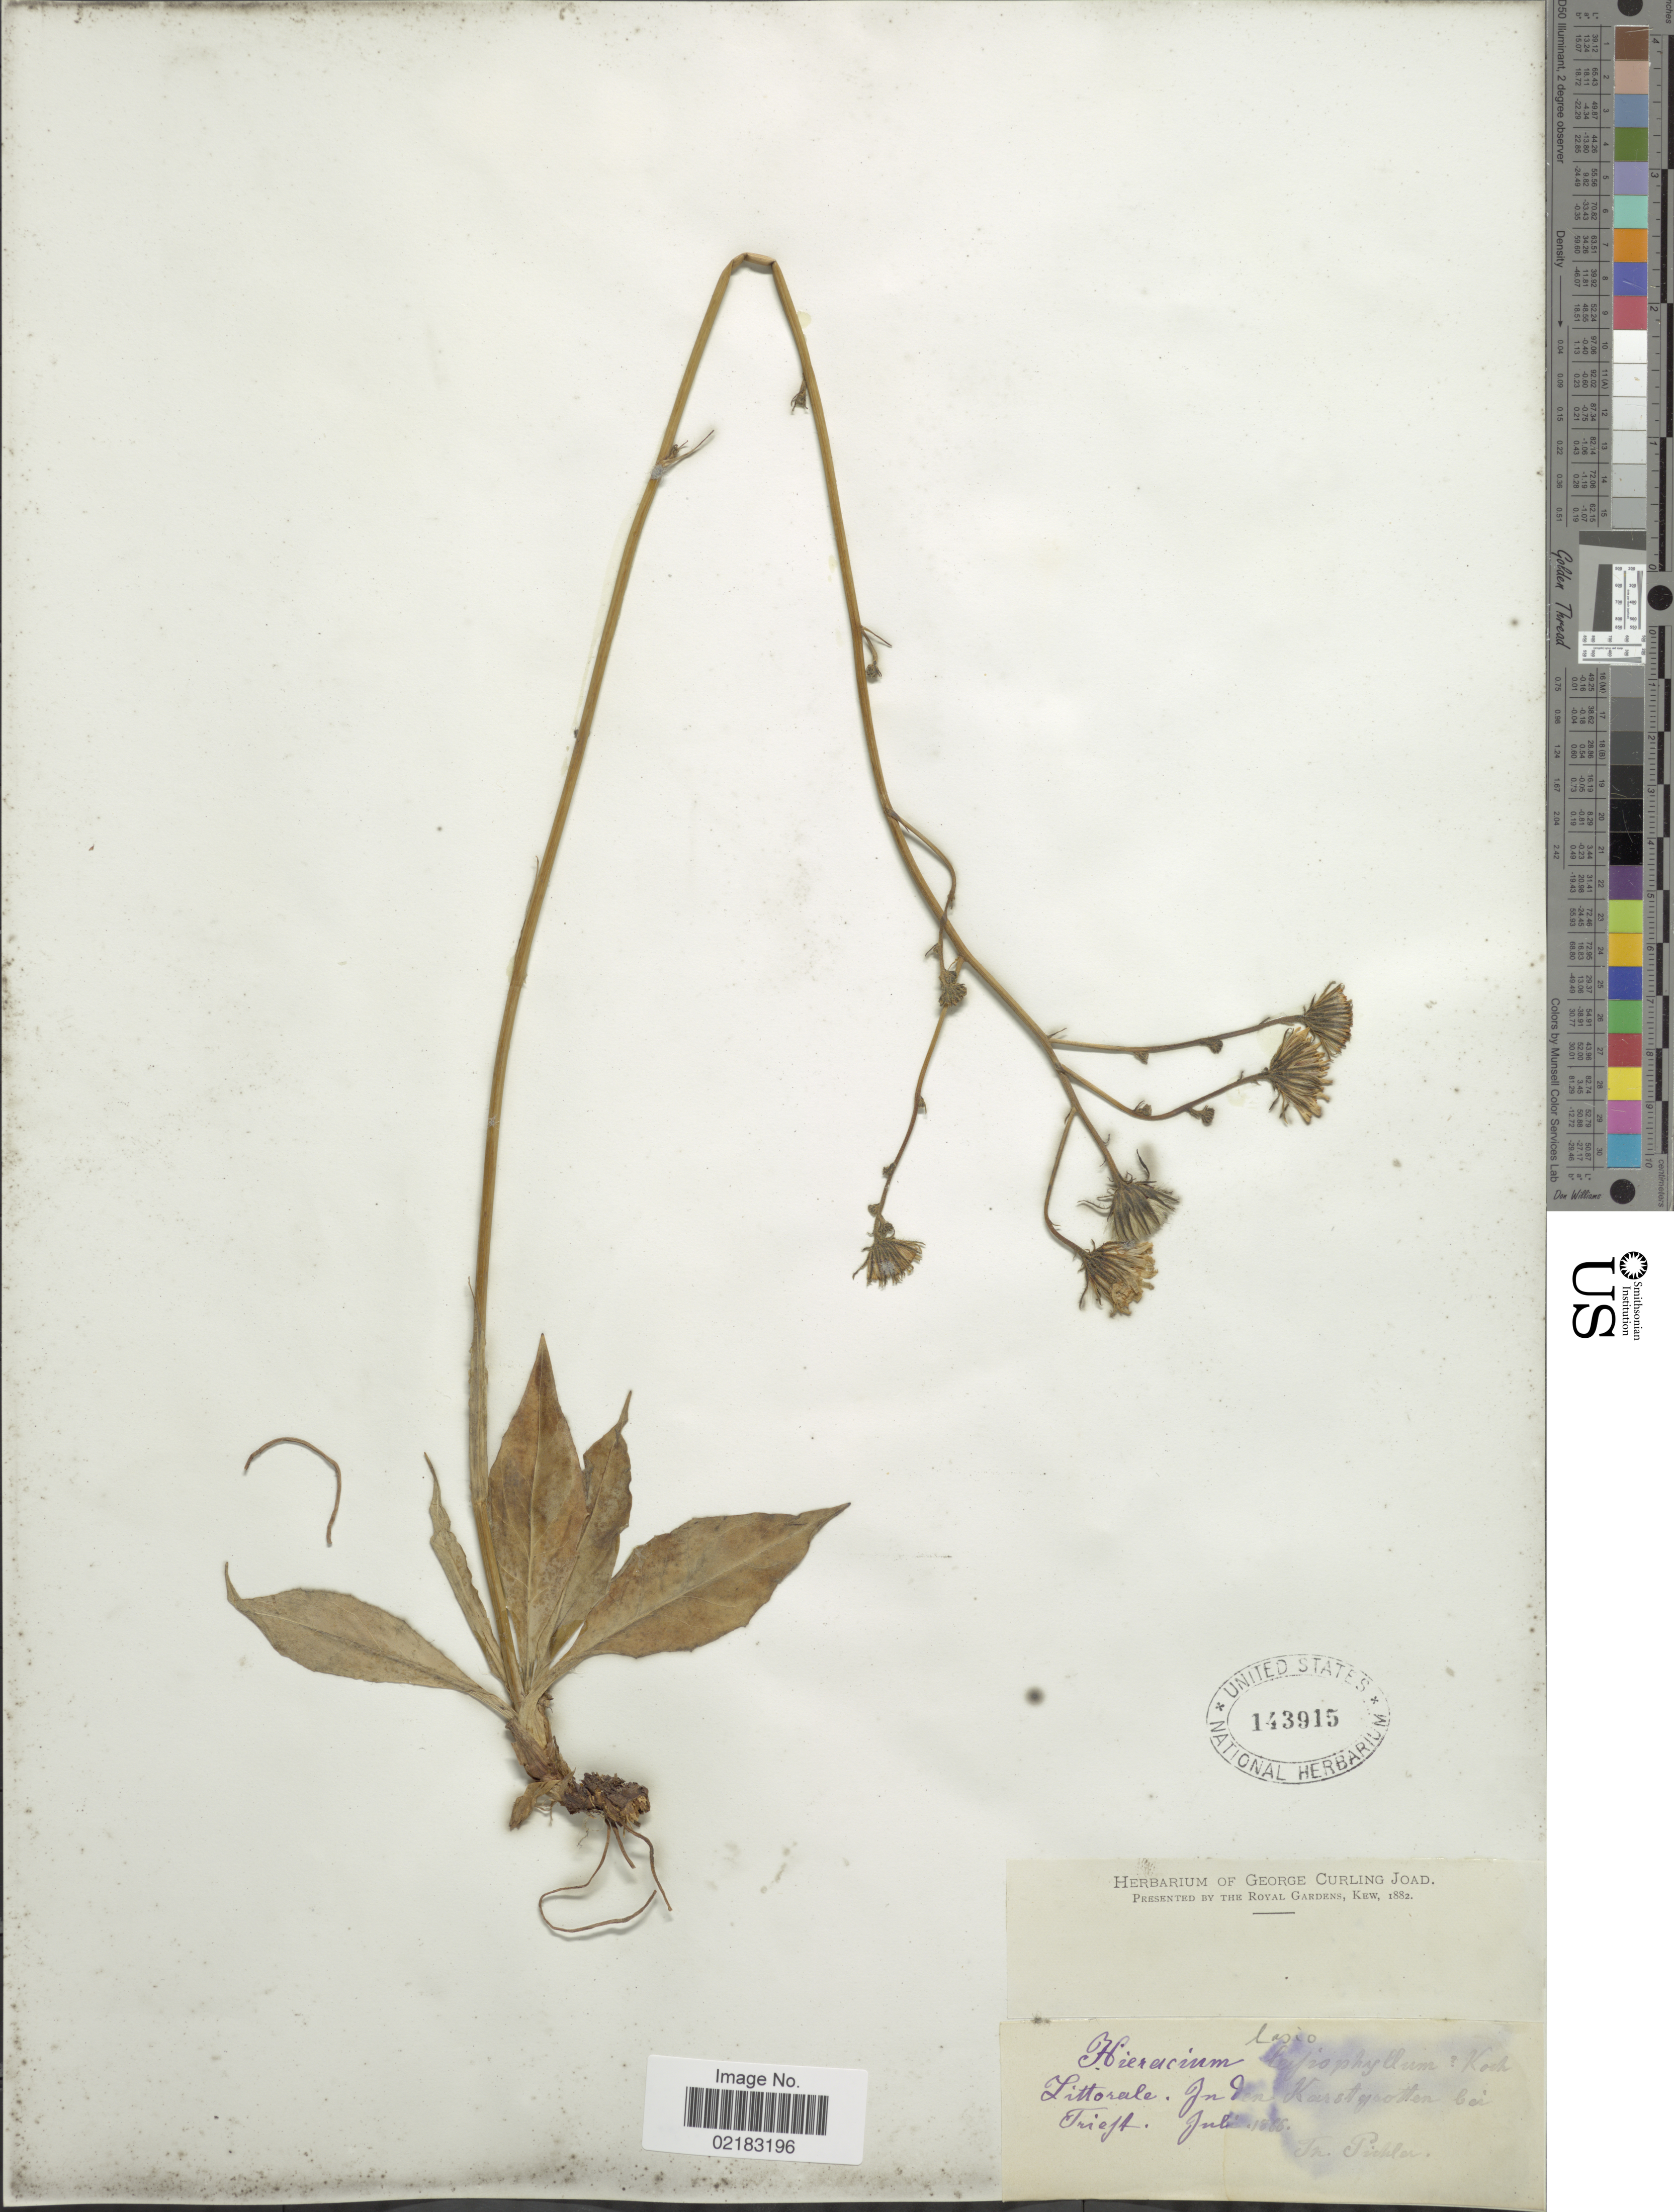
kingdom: Plantae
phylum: Tracheophyta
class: Magnoliopsida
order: Asterales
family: Asteraceae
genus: Hieracium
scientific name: Hieracium schmidtii subsp. lasiophyllum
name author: (W.D.J. Koch) O. Bolòs & Vigo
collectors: T. Pichler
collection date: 1886-07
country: Italy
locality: In karstgrootemn bai Triest [interpreted]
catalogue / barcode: US 143915